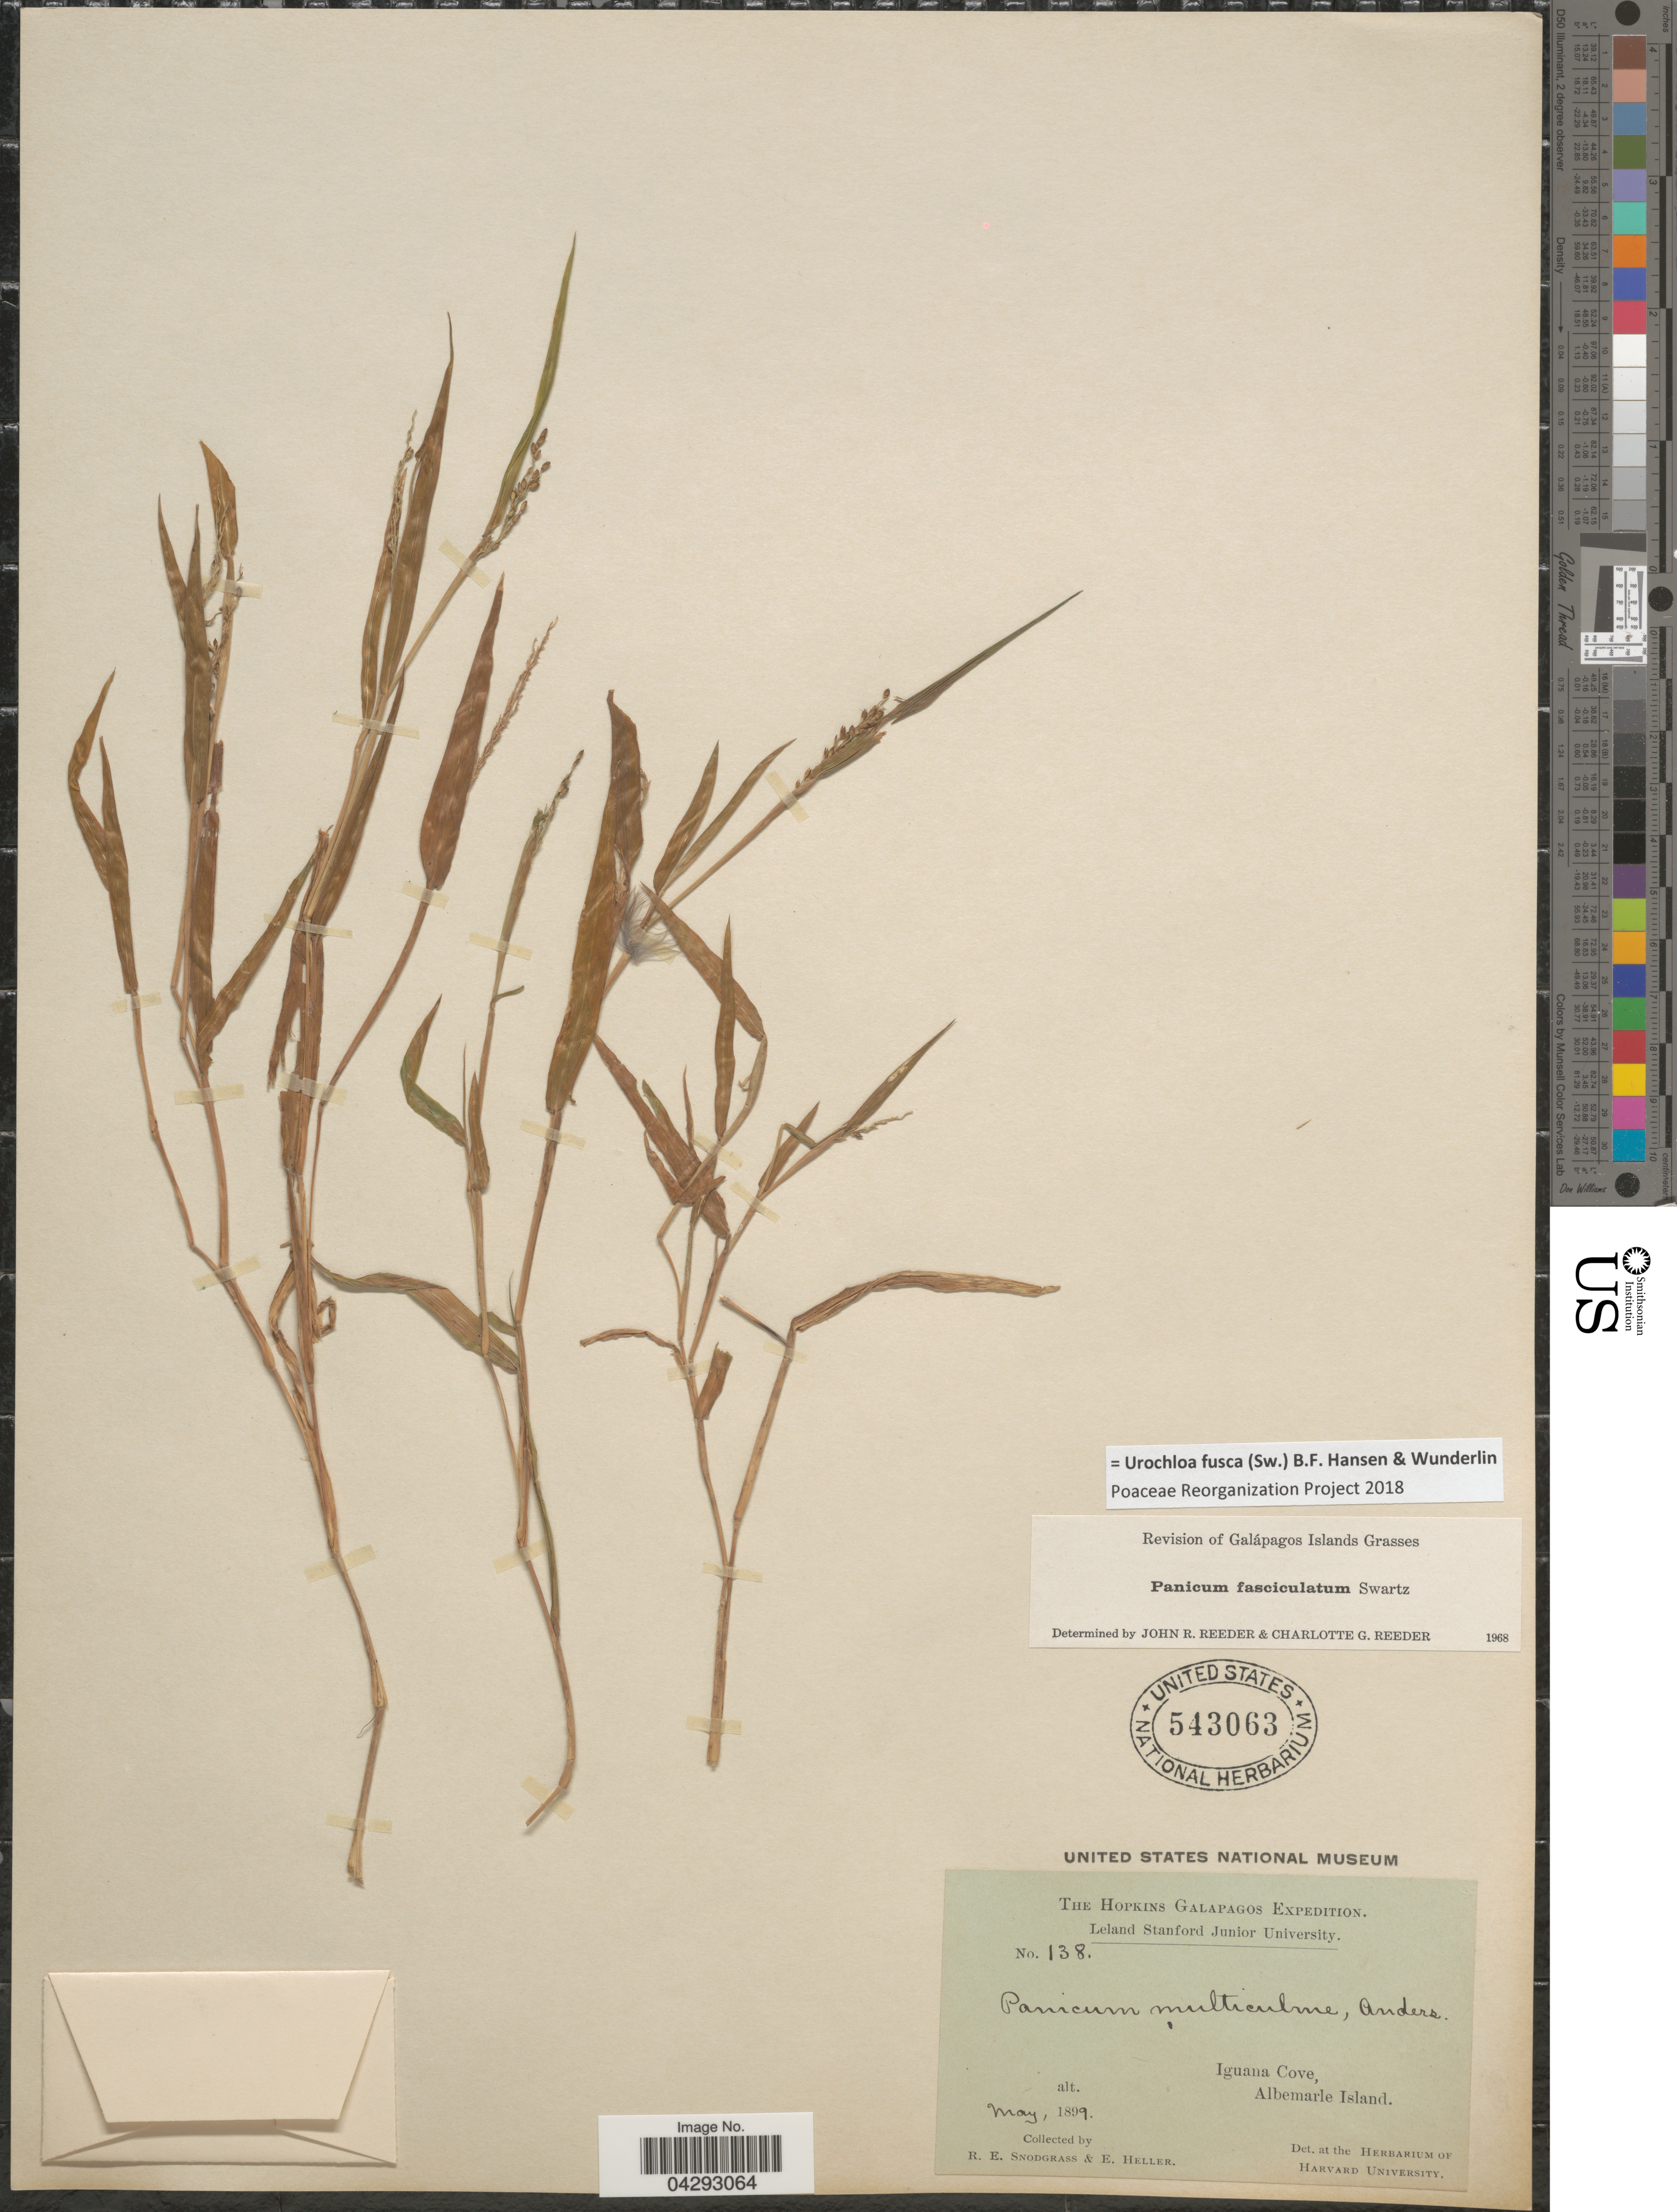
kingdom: Plantae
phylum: Tracheophyta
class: Liliopsida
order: Poales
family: Poaceae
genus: Urochloa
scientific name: Urochloa fusca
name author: (Sw.) B.F. Hansen & Wunderlin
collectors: R. E. Snodgrass & E. Heller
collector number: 138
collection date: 1899-05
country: Ecuador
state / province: Colón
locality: The Hopkins Galapagos Expedition. Iguana Cove, Albemarle Island.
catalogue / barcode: US 543063